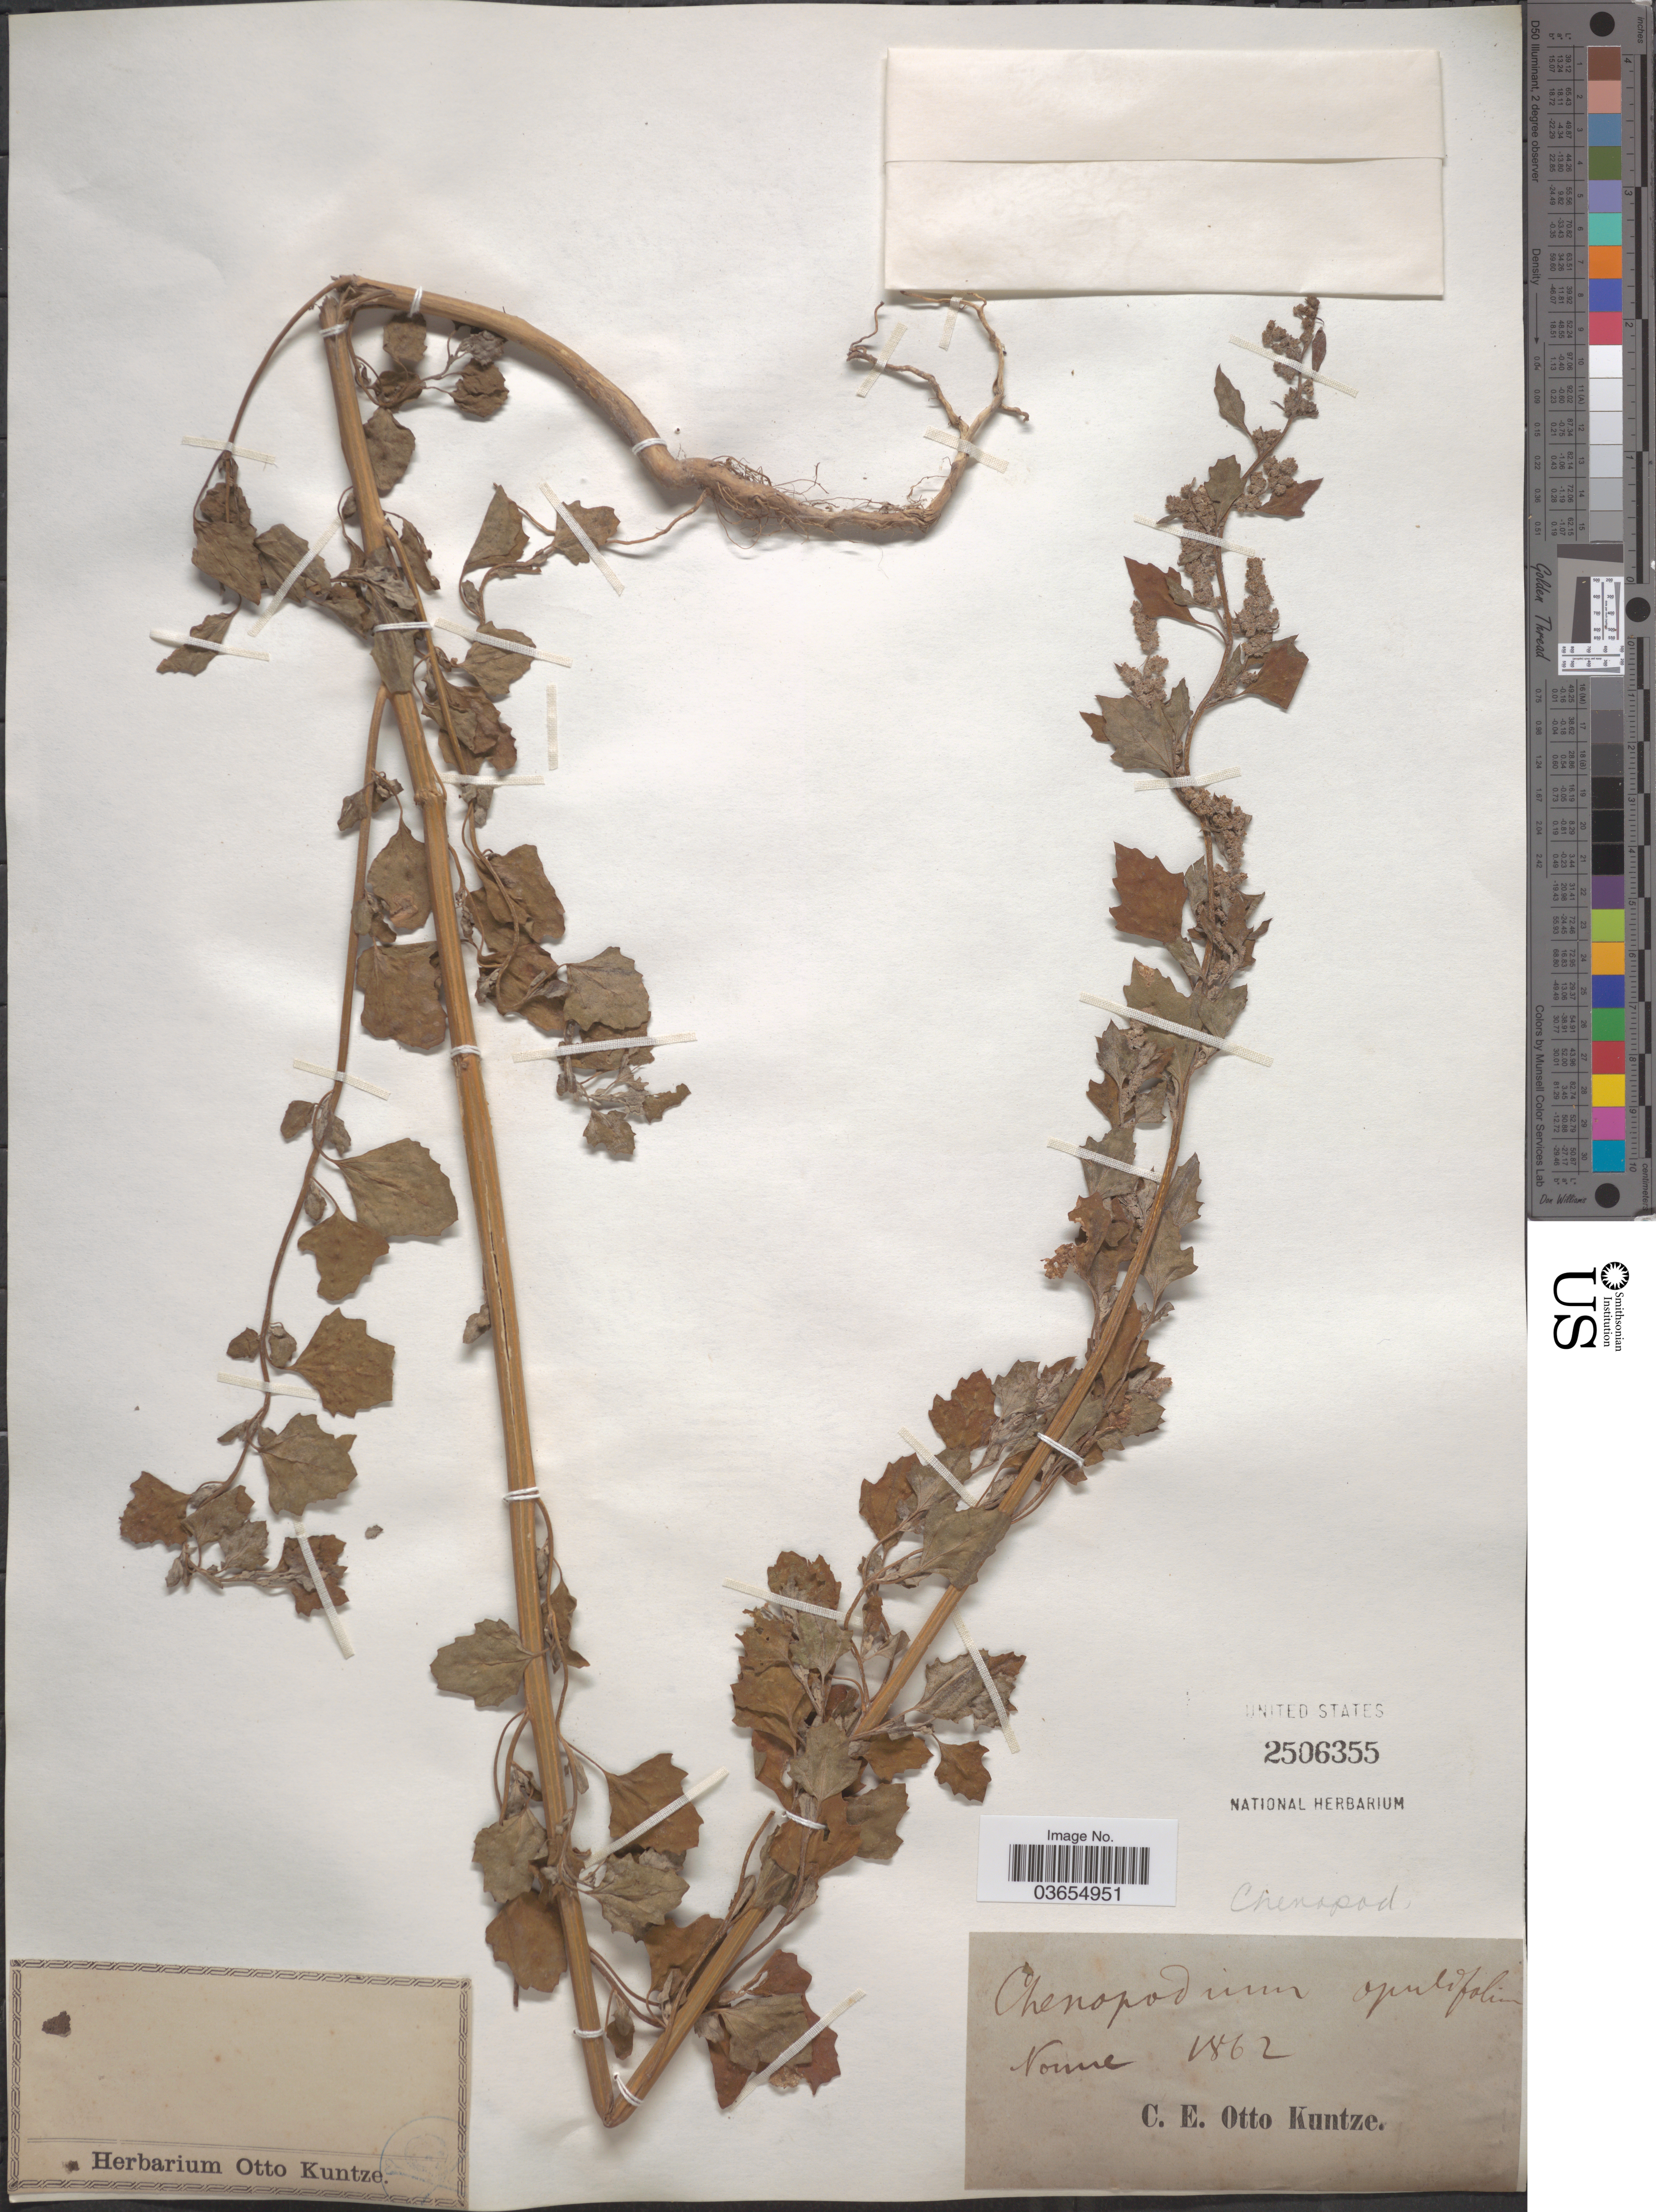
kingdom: Plantae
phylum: Tracheophyta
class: Magnoliopsida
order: Caryophyllales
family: Amaranthaceae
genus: Chenopodium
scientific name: Chenopodium opulifolium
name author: Schrad. ex W.D.J. Koch & Ziz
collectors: C.E.O. Kuntze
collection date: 1862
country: Germany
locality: Nonne.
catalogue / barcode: US 2506355